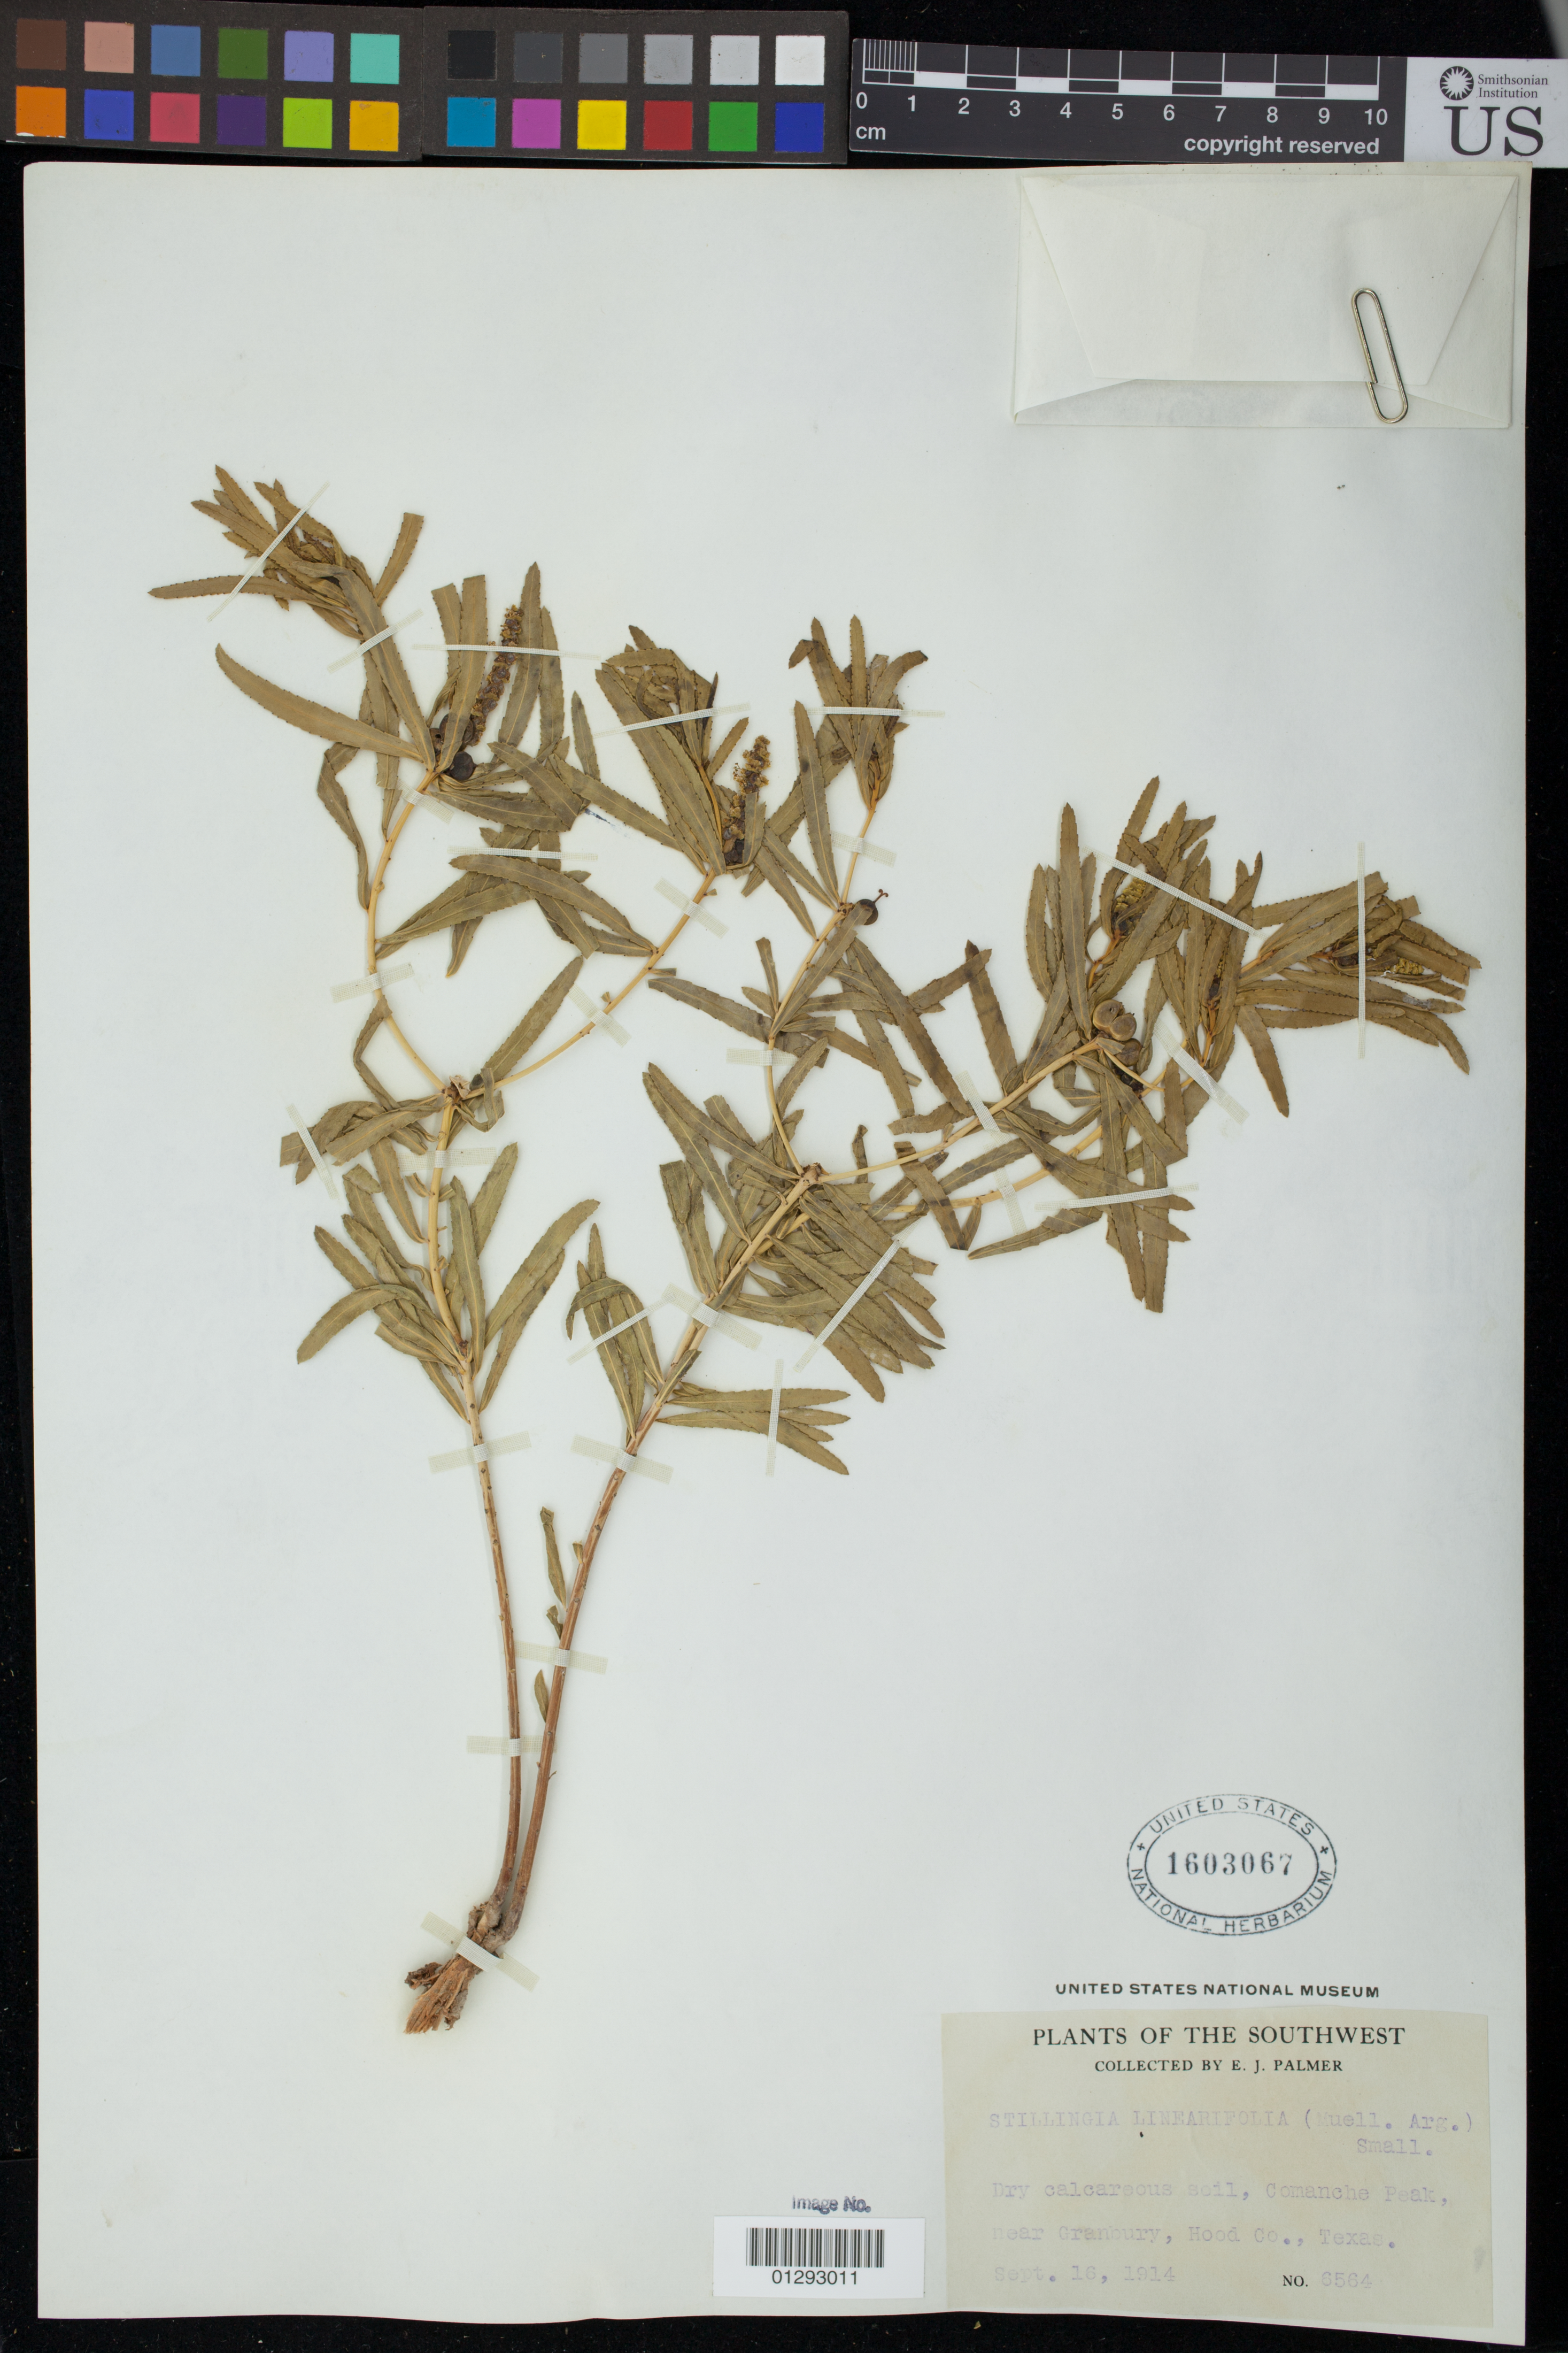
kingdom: Plantae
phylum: Tracheophyta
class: Magnoliopsida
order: Malpighiales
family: Euphorbiaceae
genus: Stillingia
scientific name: Stillingia texana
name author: I.M. Johnst.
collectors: E. J. Palmer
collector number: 6564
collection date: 1914-09-16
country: United States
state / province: Texas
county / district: Hood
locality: Comanche Peak, near Granbury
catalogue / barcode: US 1603067